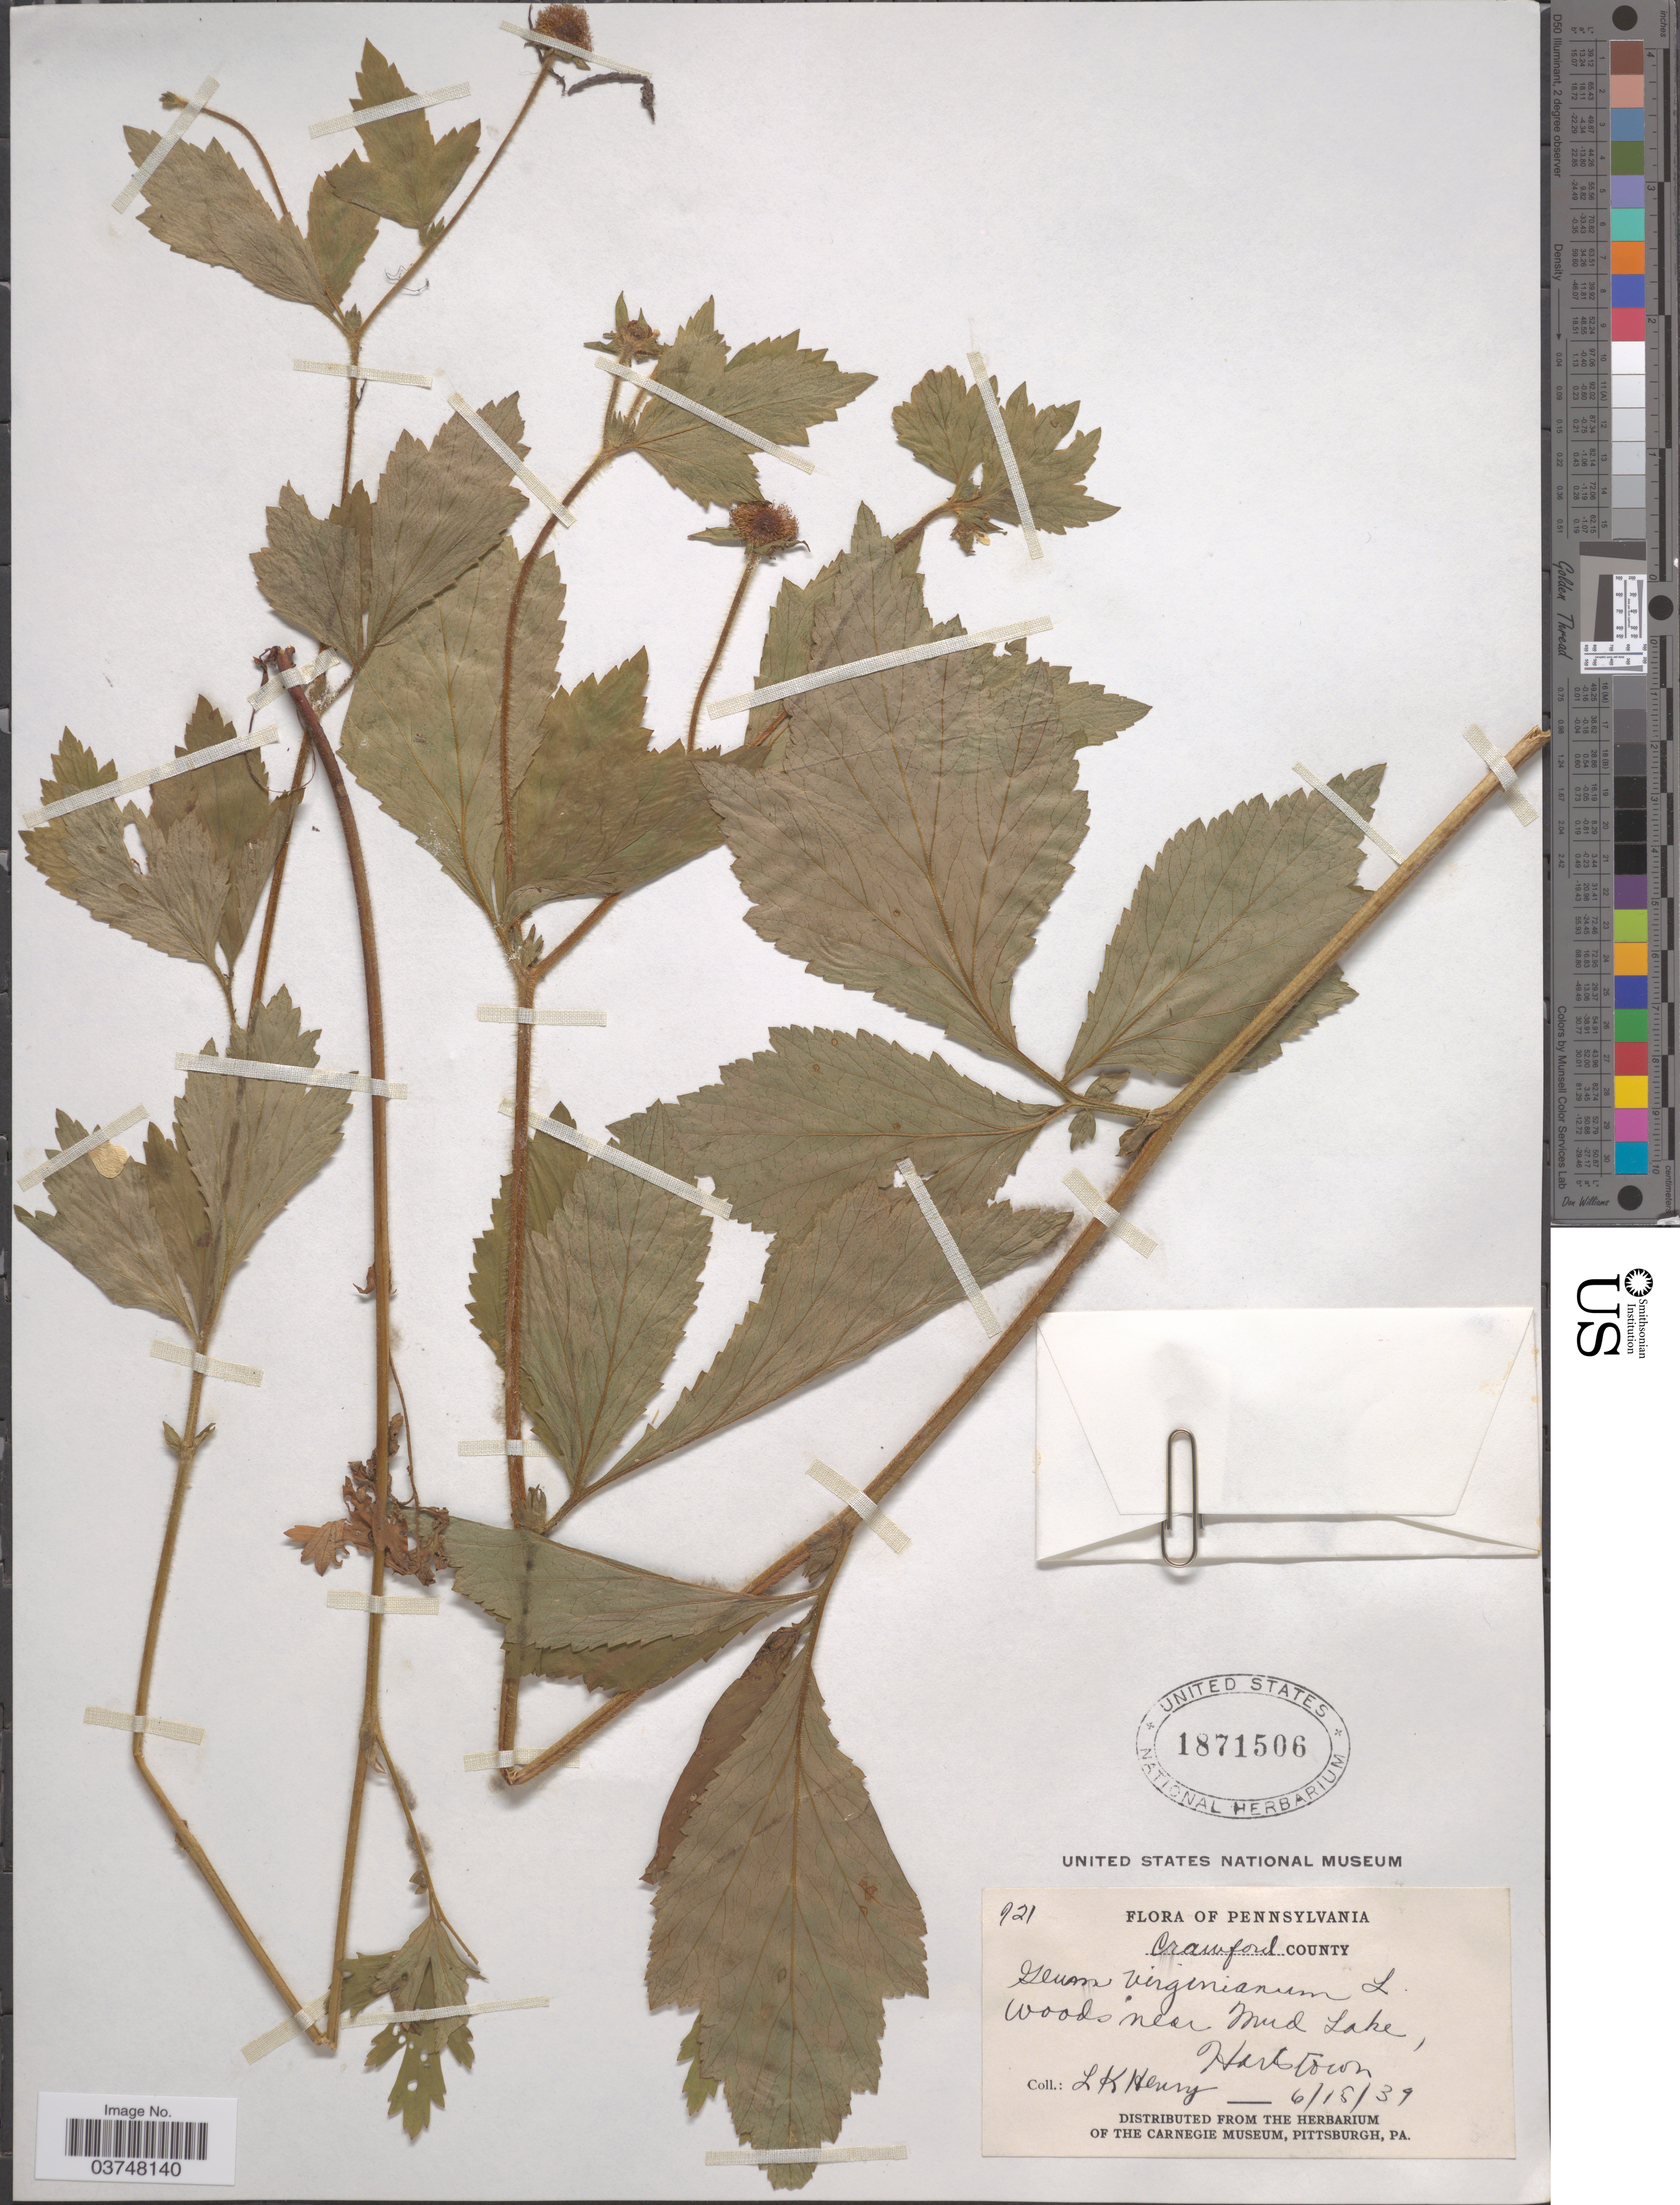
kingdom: Plantae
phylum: Tracheophyta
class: Magnoliopsida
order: Rosales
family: Rosaceae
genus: Geum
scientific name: Geum virginianum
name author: L.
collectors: L. K. Henry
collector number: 921*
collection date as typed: Transcribed d/m/y: 15/6/39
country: United States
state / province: Pennsylvania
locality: Woods near Mud Lake, Hartstown.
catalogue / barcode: US 1871506